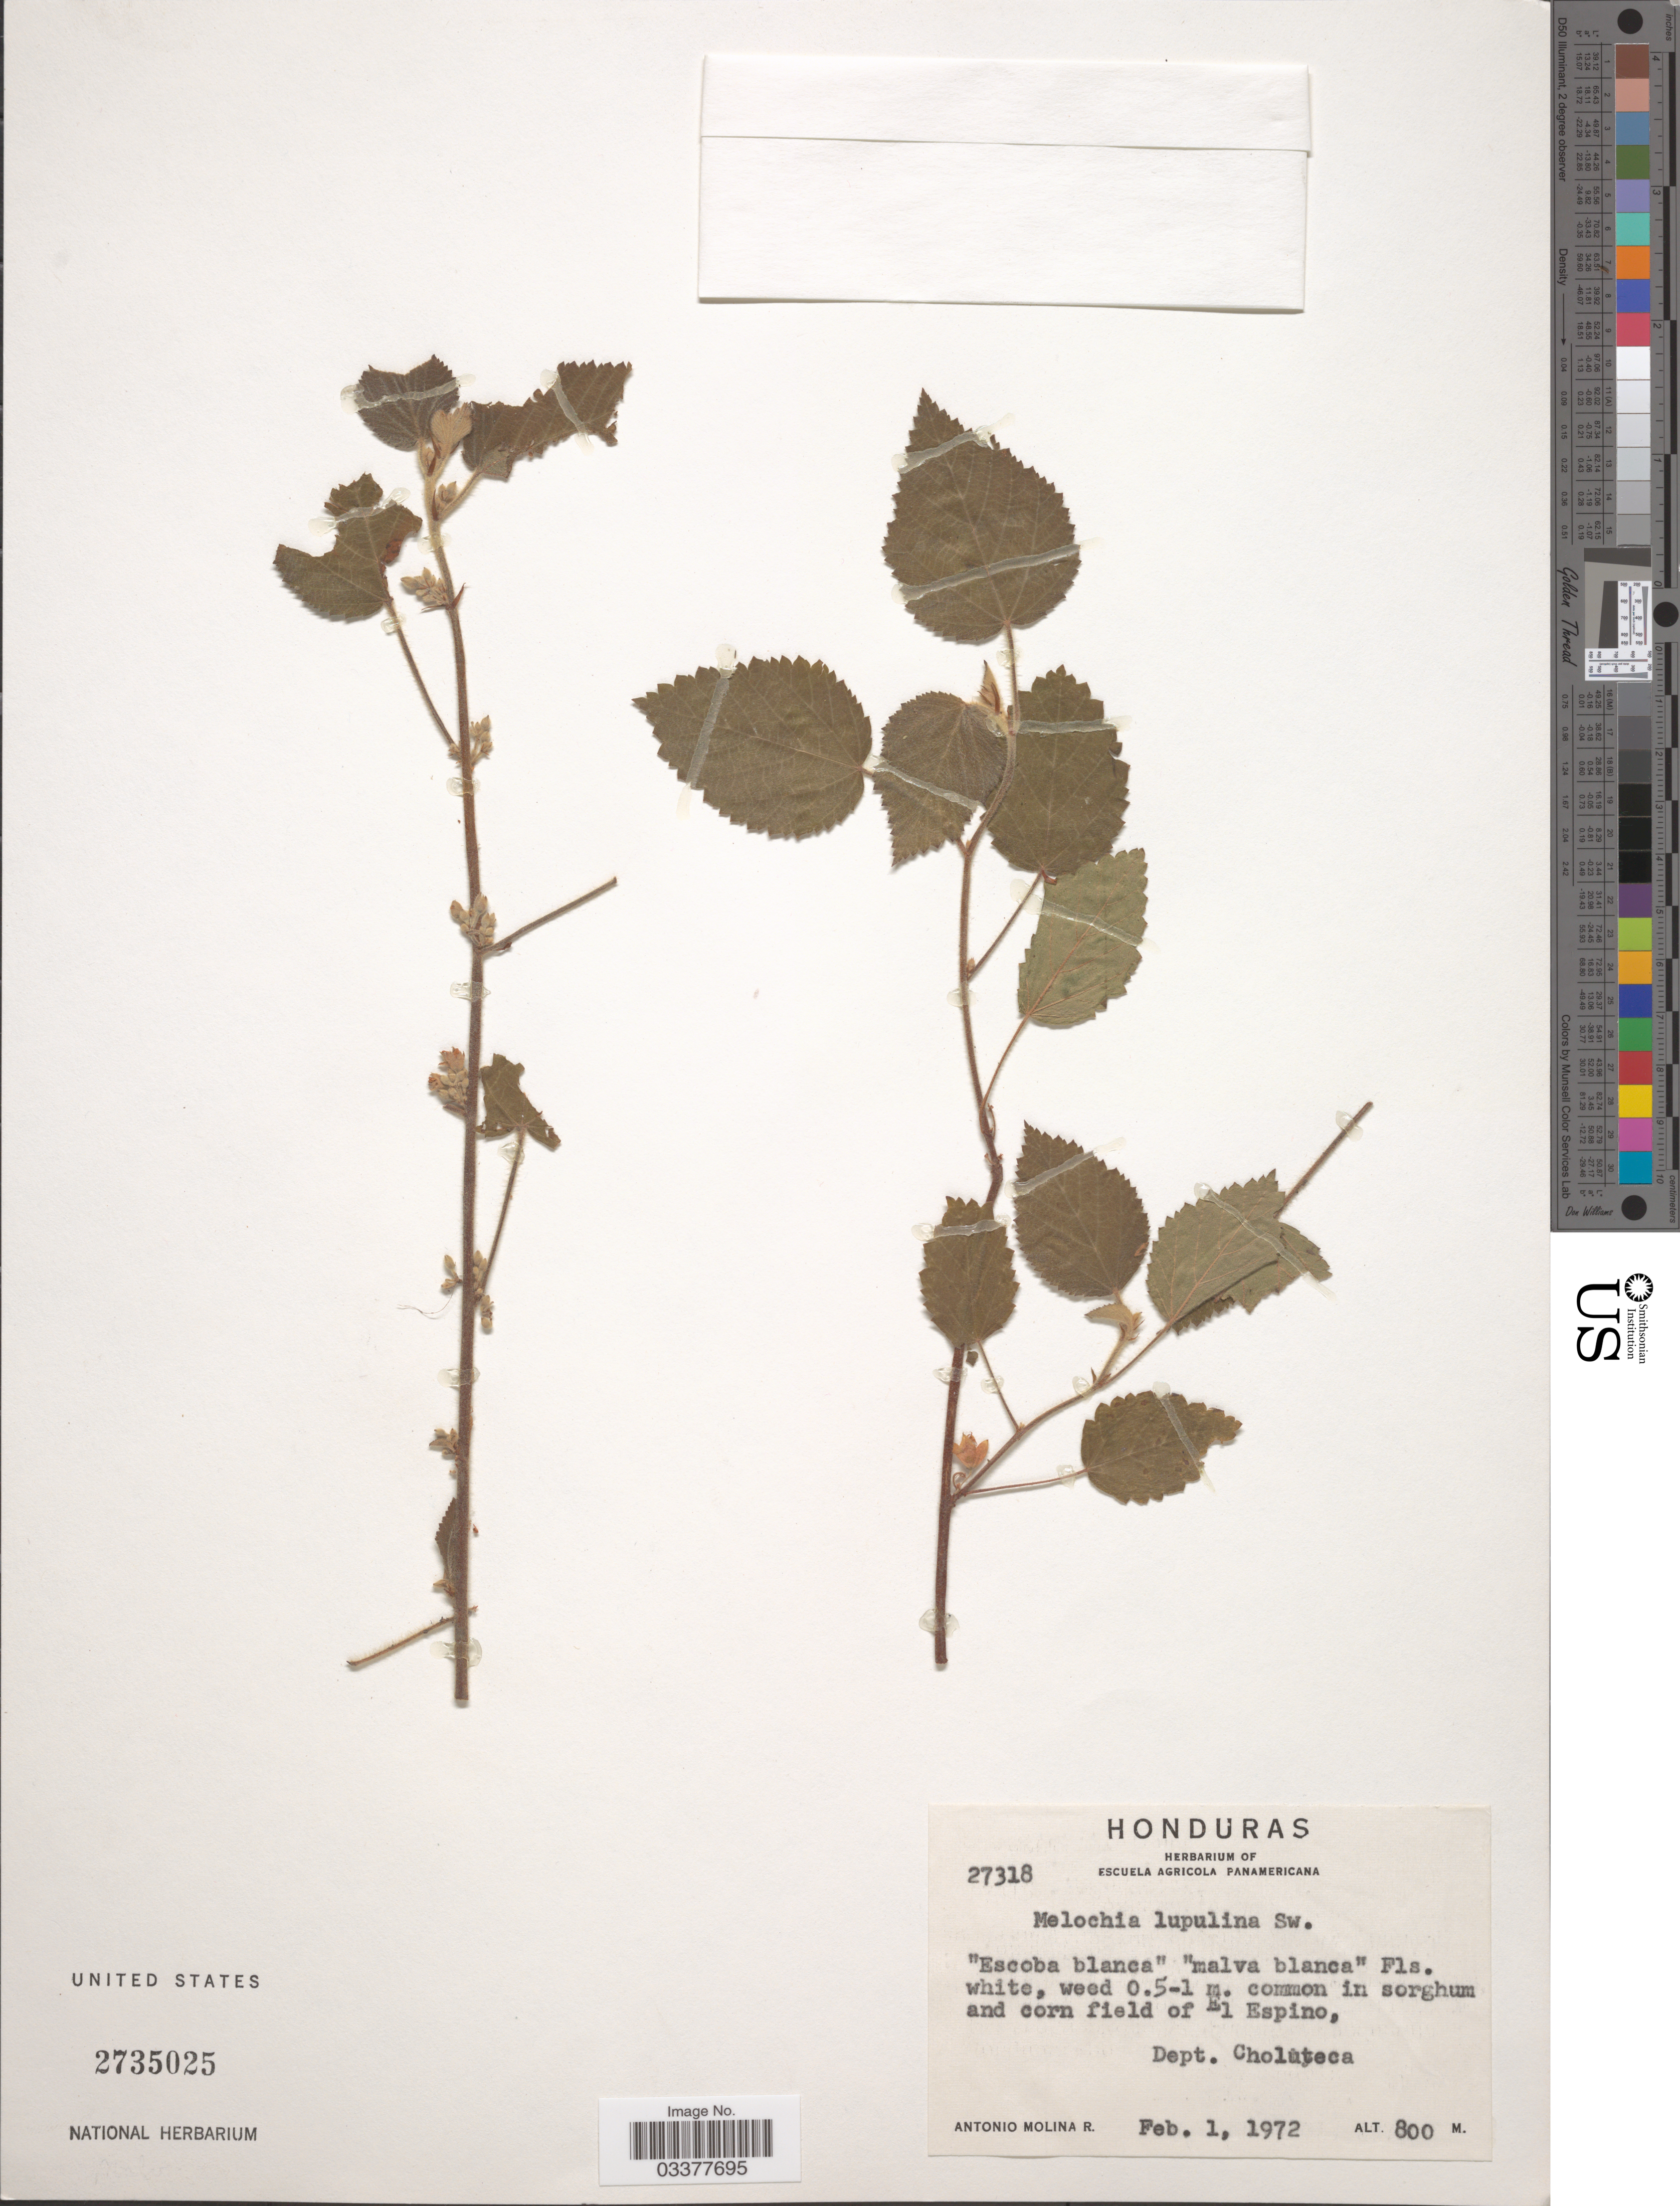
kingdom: Plantae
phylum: Tracheophyta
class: Magnoliopsida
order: Malvales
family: Malvaceae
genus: Melochia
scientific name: Melochia lupulina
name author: Sw.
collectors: A. Molina R.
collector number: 27318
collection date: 1972-02-01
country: Honduras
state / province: Choluteca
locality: Corn field of El Espino, Dept. Choluteca.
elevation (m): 800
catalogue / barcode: US 2735025